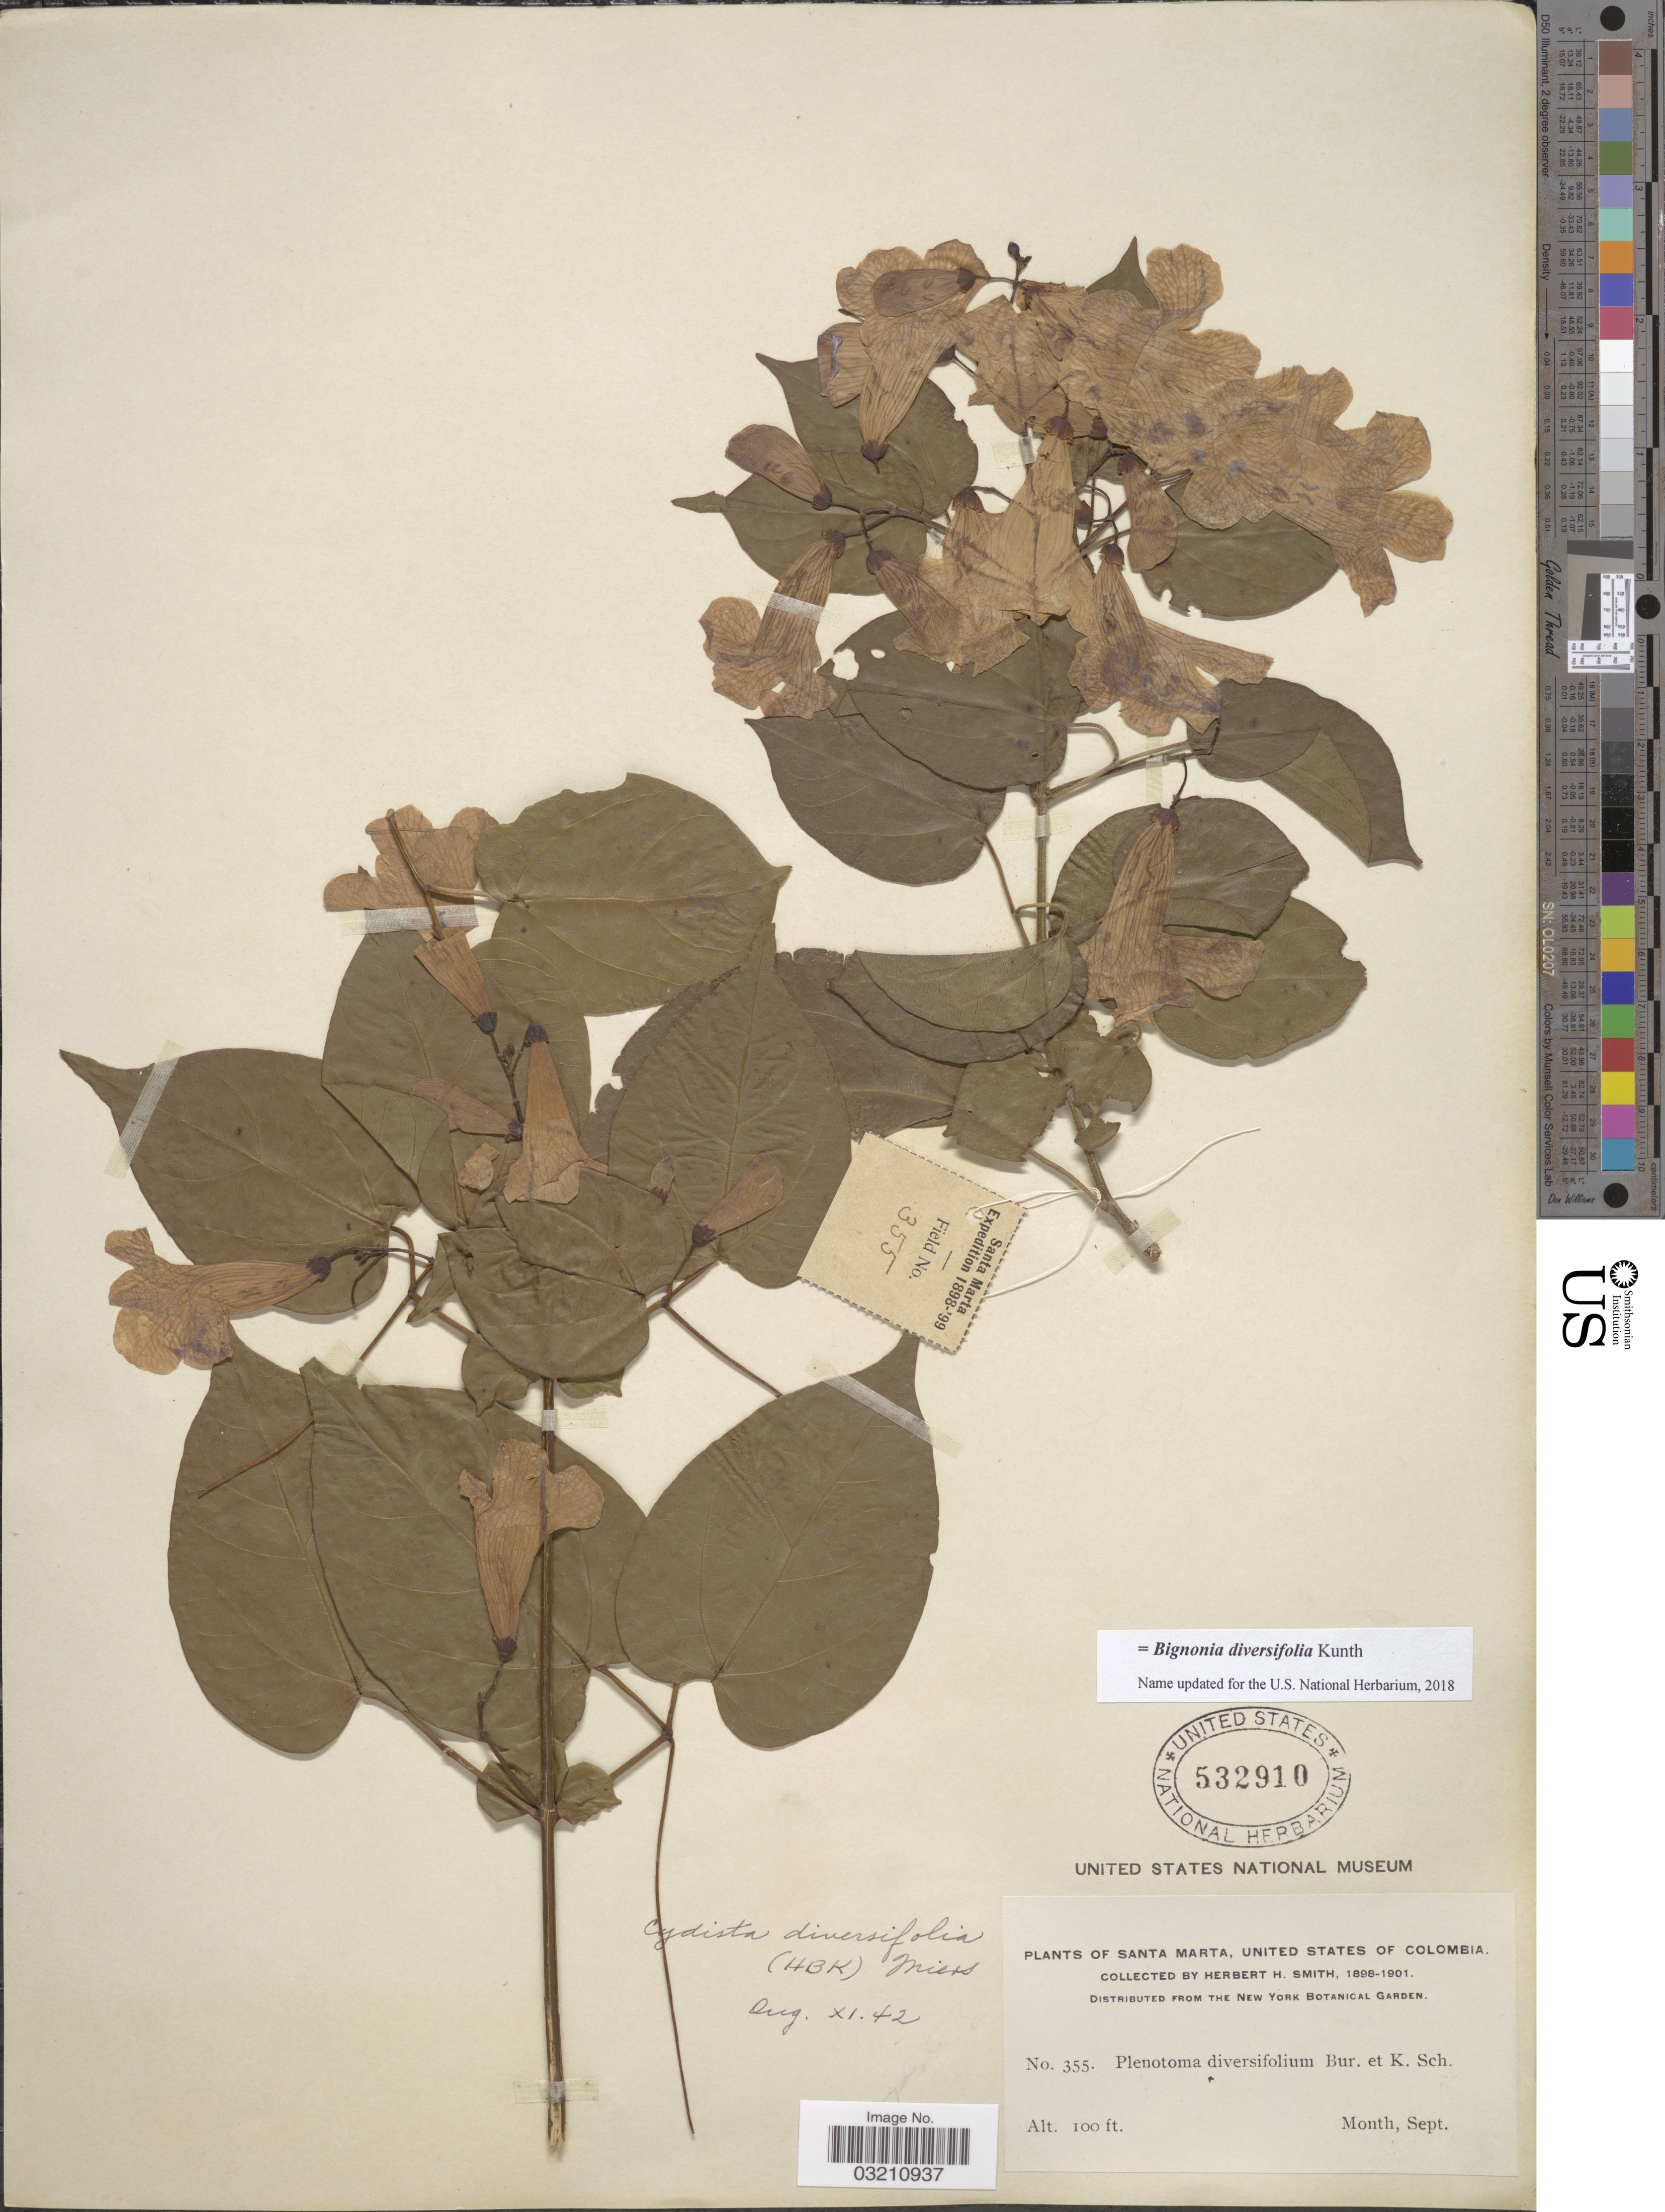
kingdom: Plantae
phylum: Tracheophyta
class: Magnoliopsida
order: Lamiales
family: Bignoniaceae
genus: Bignonia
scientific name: Bignonia diversifolia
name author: Kunth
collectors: Herbert H. Smith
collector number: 355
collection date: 1898-09/1901-09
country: Colombia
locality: Santa Marta, United States of Colombia.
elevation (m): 30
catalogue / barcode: US 532910